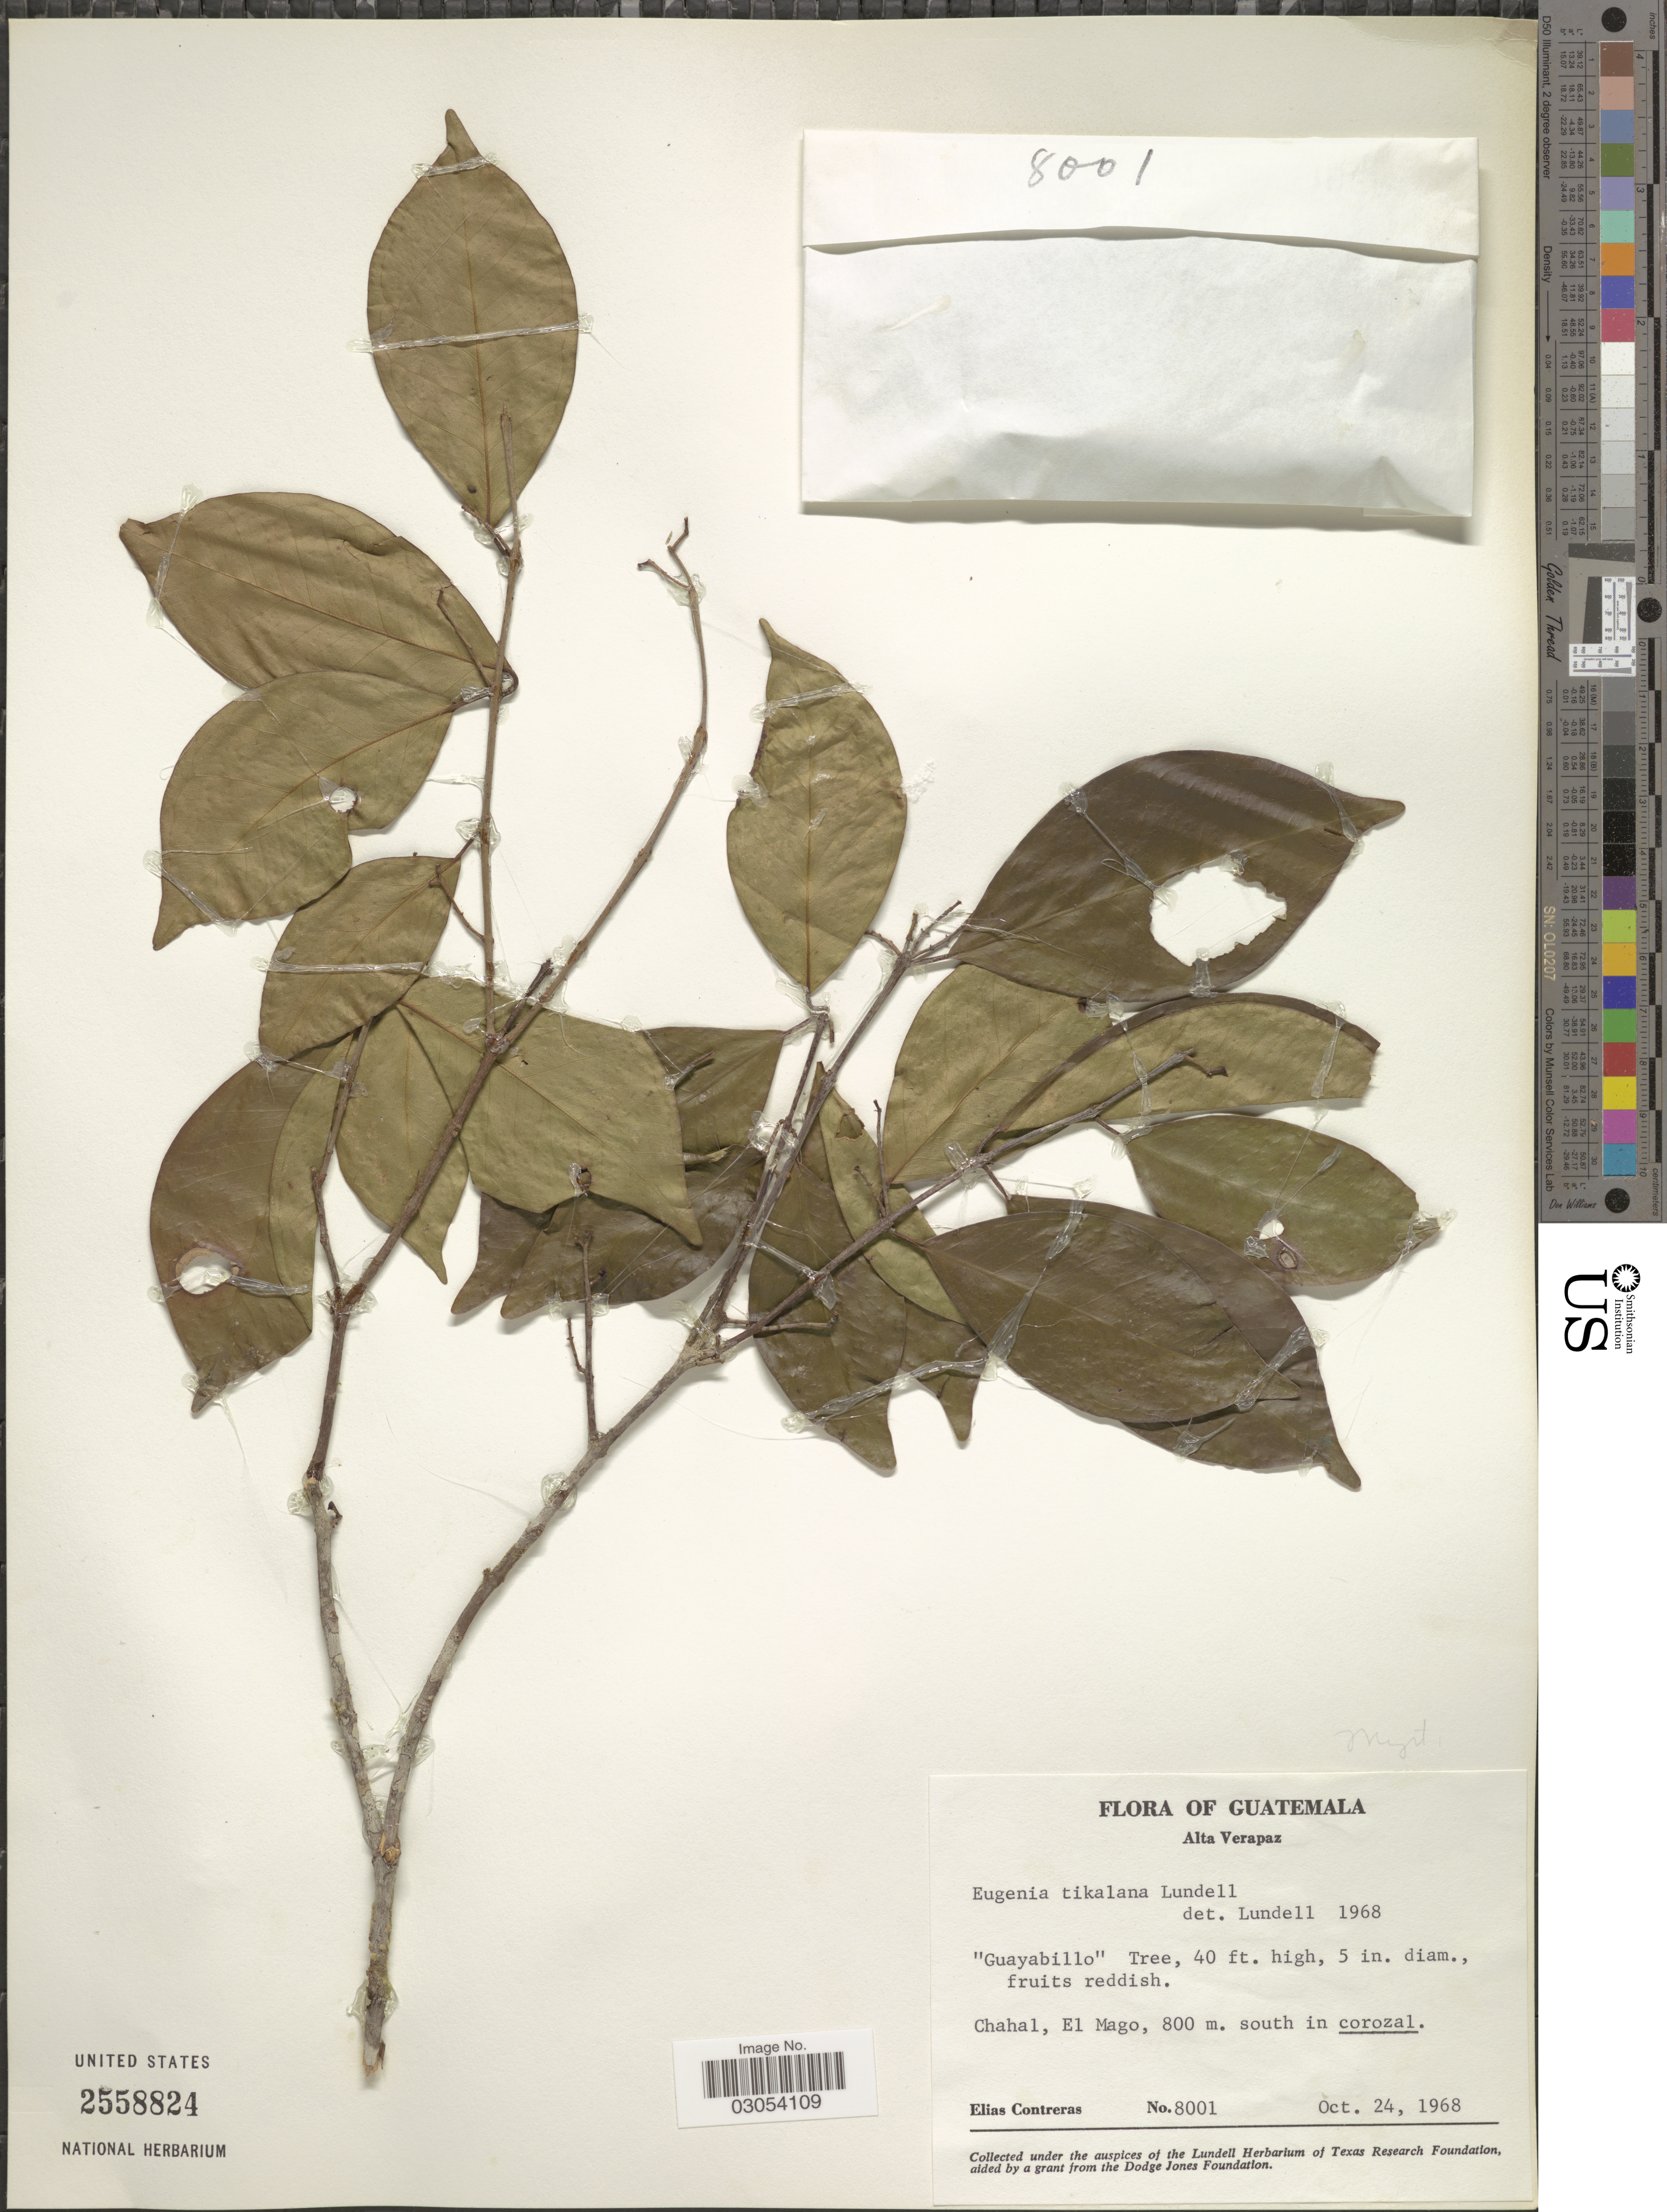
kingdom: Plantae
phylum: Tracheophyta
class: Magnoliopsida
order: Myrtales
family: Myrtaceae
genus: Eugenia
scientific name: Eugenia tikalana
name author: Lundell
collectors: E. Contreras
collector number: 8001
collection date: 1968-10-24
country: Guatemala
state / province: Alta Verapaz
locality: Chahal, El Mago, south in corozal.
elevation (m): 800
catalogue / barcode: US 2558824